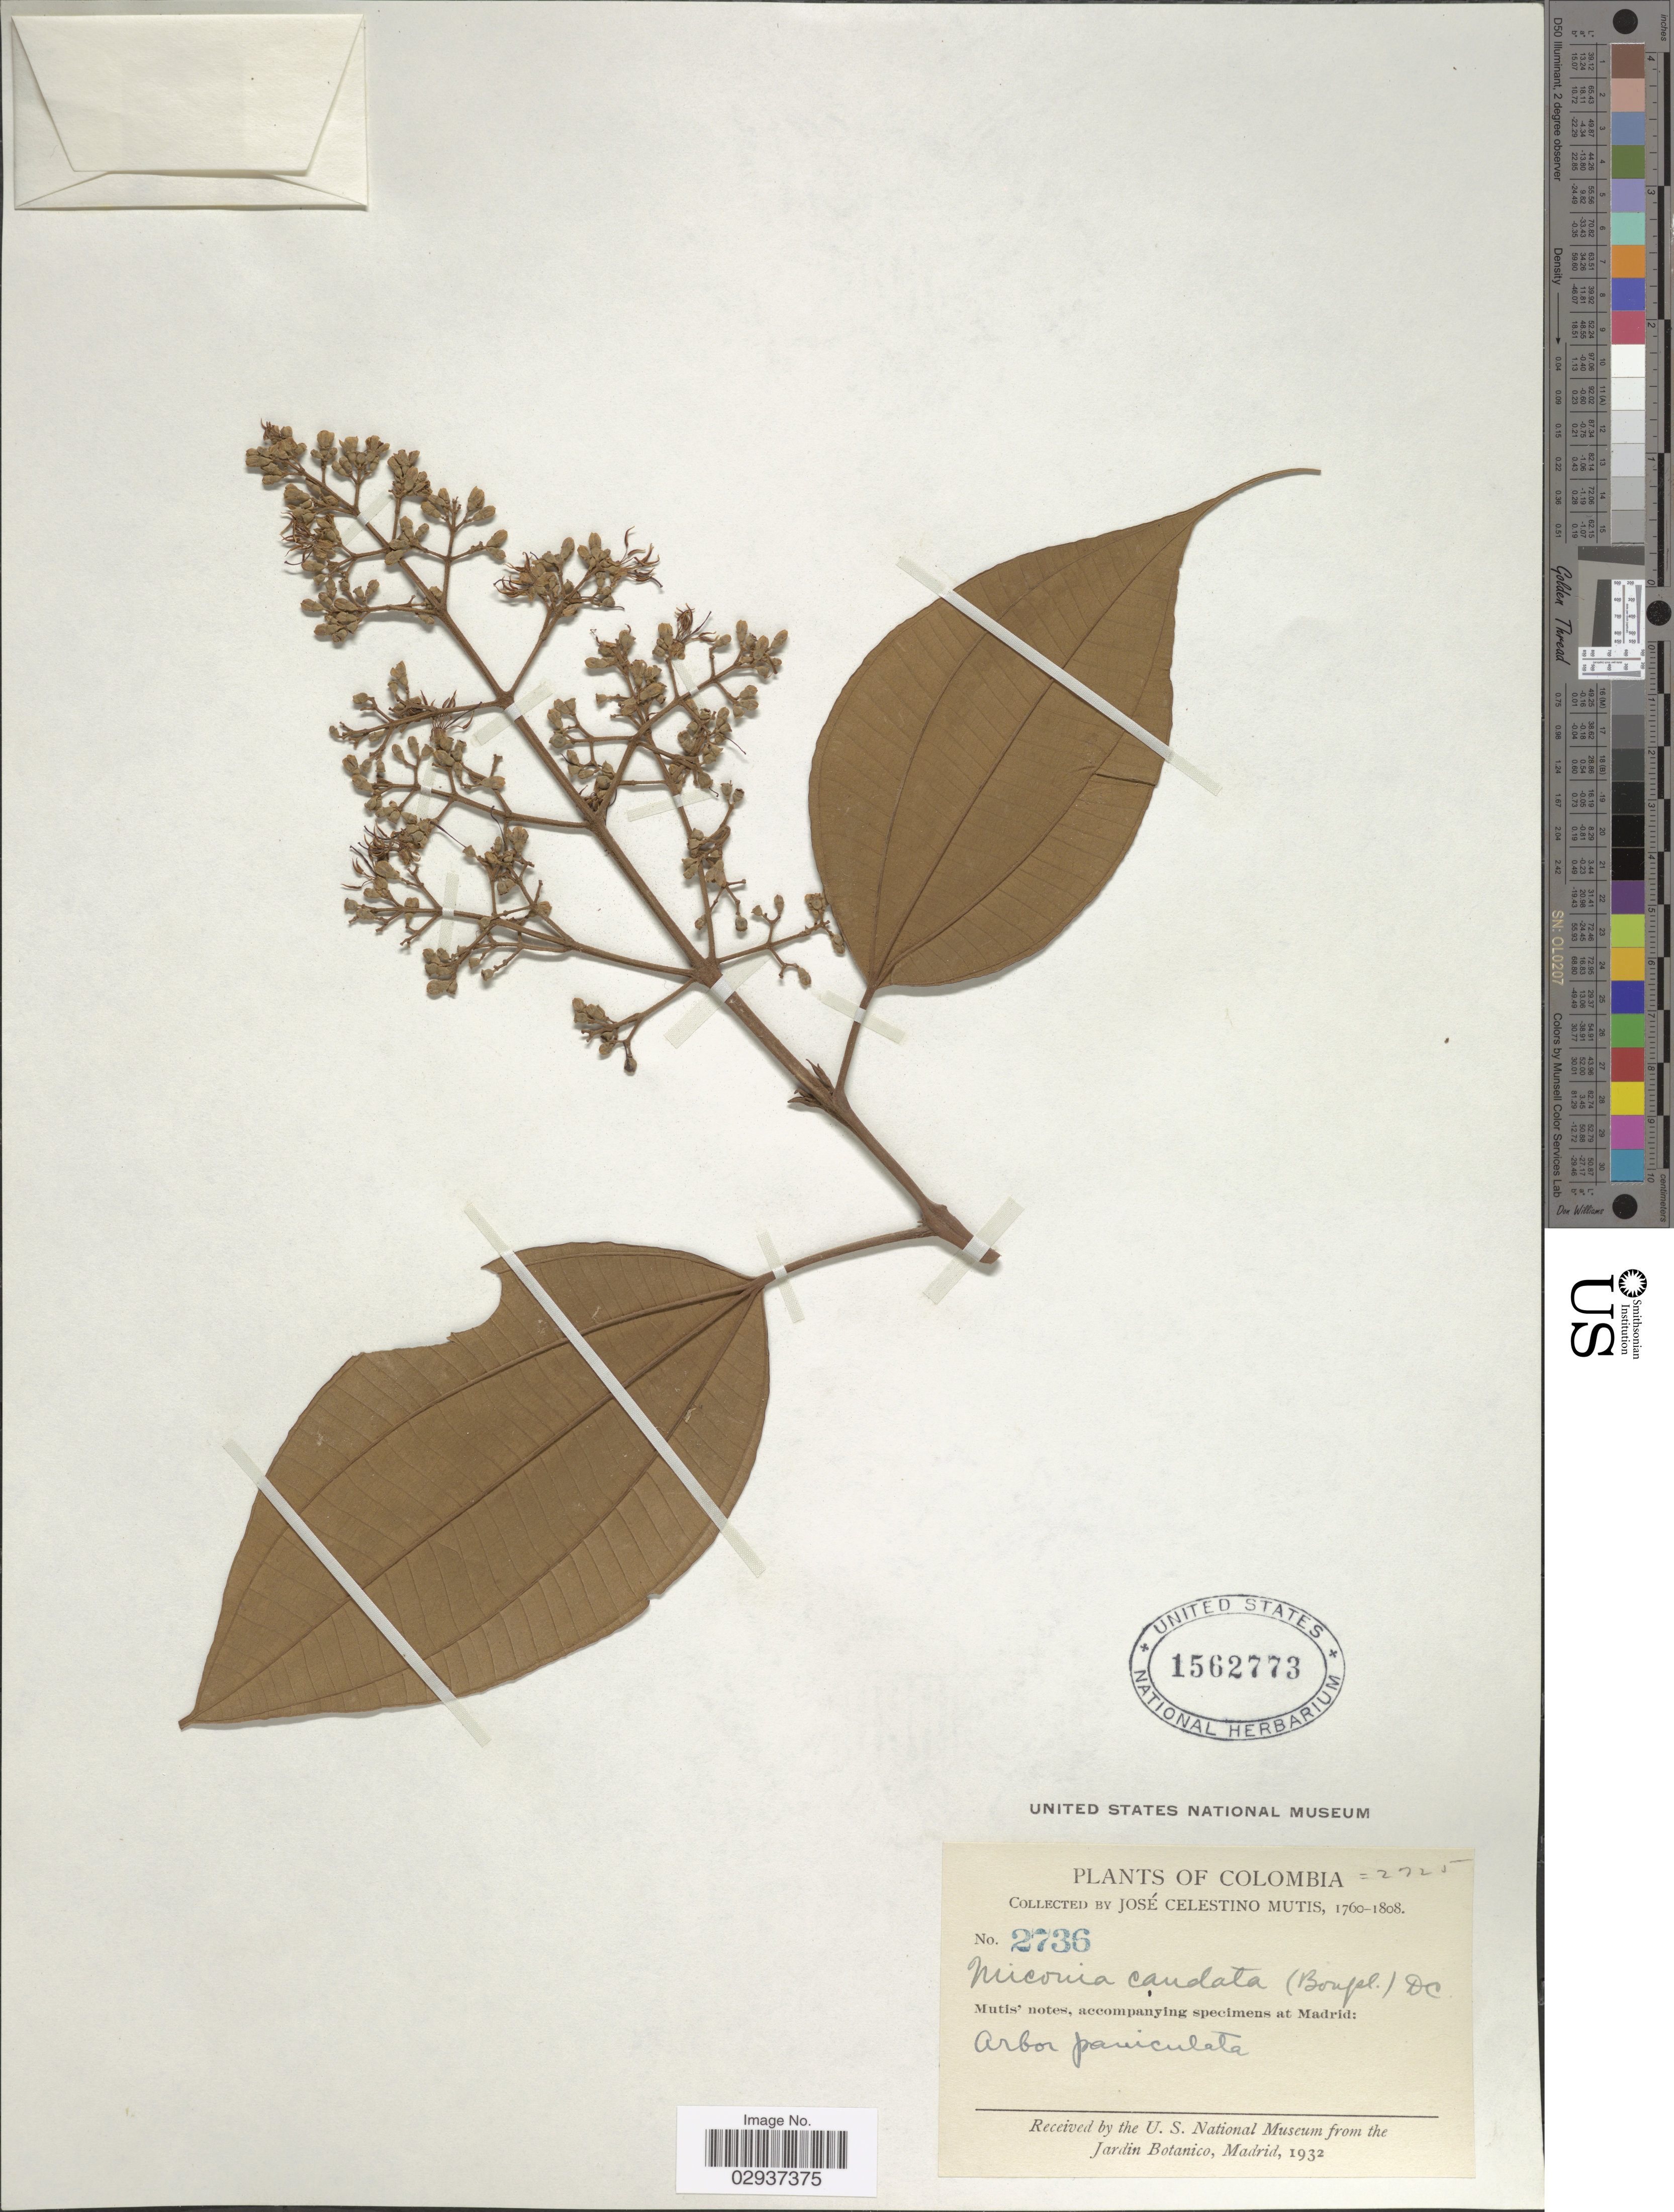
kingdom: Plantae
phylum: Tracheophyta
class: Magnoliopsida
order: Myrtales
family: Melastomataceae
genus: Miconia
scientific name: Miconia caudata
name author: (Bonpl.) DC.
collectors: J. C. B. Mutis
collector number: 2736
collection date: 1760/1808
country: Colombia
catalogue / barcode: US 1562773